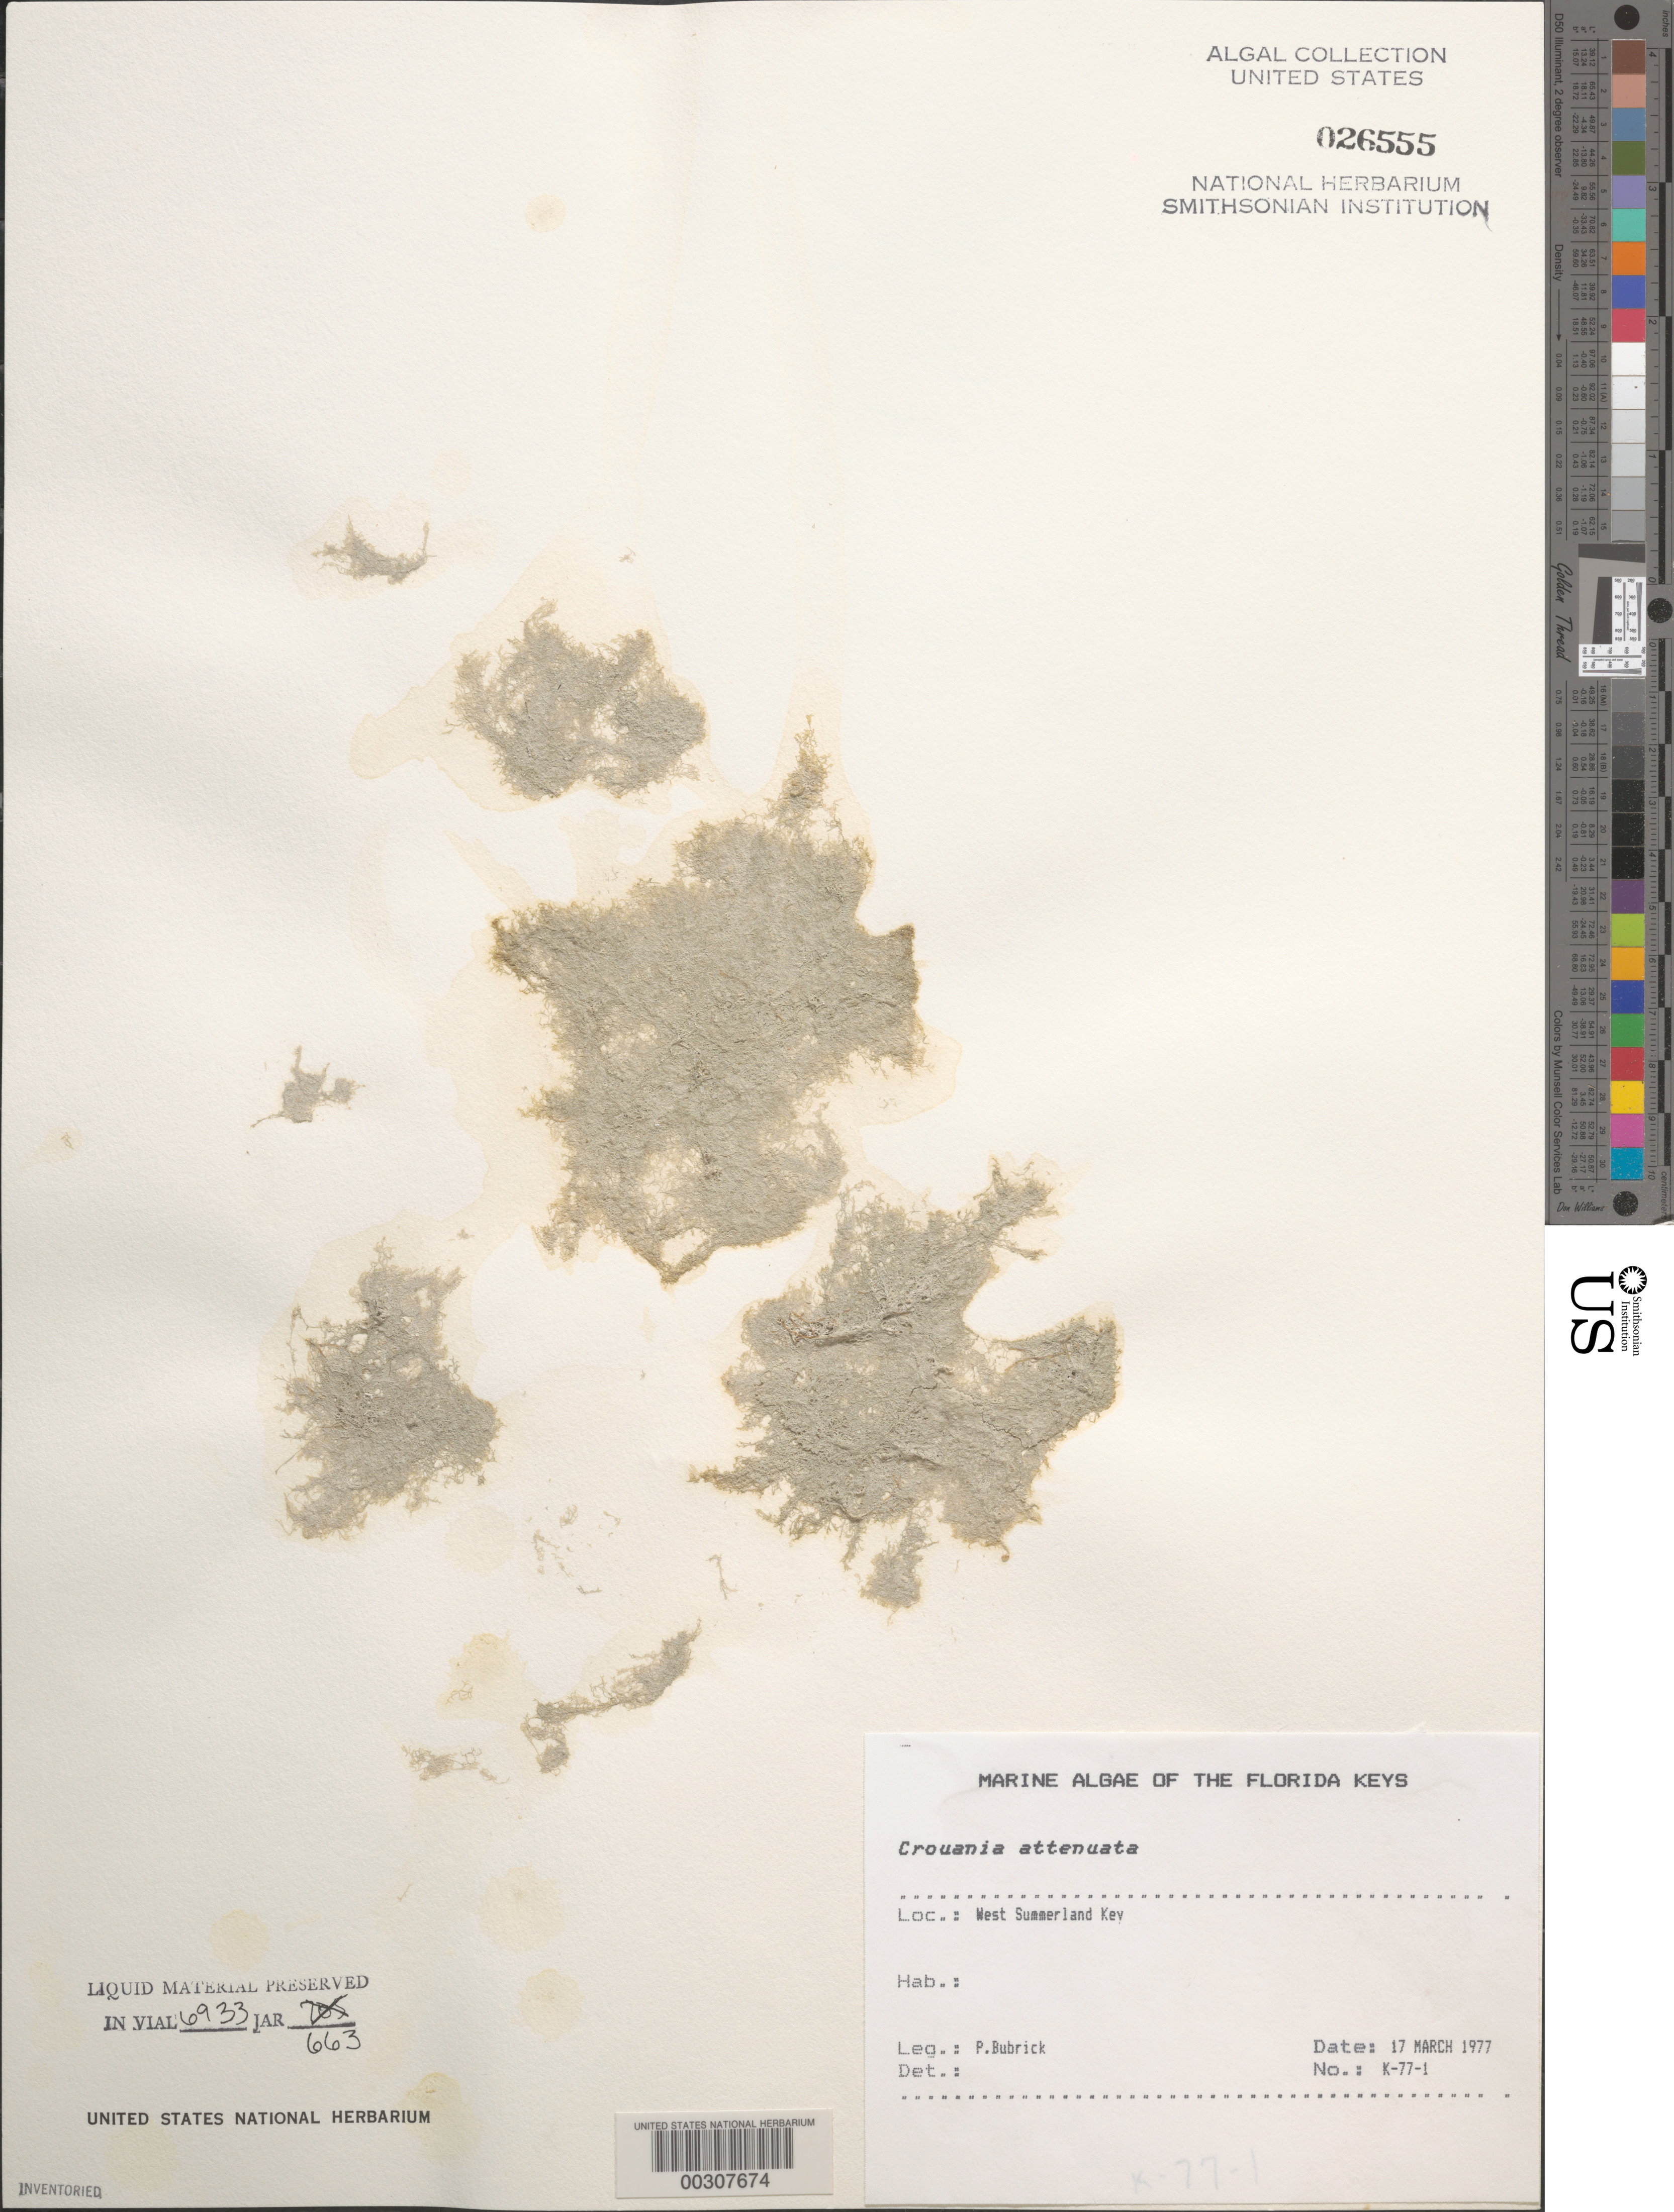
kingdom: Plantae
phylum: Rhodophyta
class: Florideophyceae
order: Ceramiales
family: Callithamniaceae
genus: Crouania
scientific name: Crouania attenuata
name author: (C. Agardh) J. Agardh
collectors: P. Bubrick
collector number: K-77-1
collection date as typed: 17 Mar 1977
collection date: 1977-03-17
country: United States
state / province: Florida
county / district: Monroe County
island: West Summerland Key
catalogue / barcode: US 26555